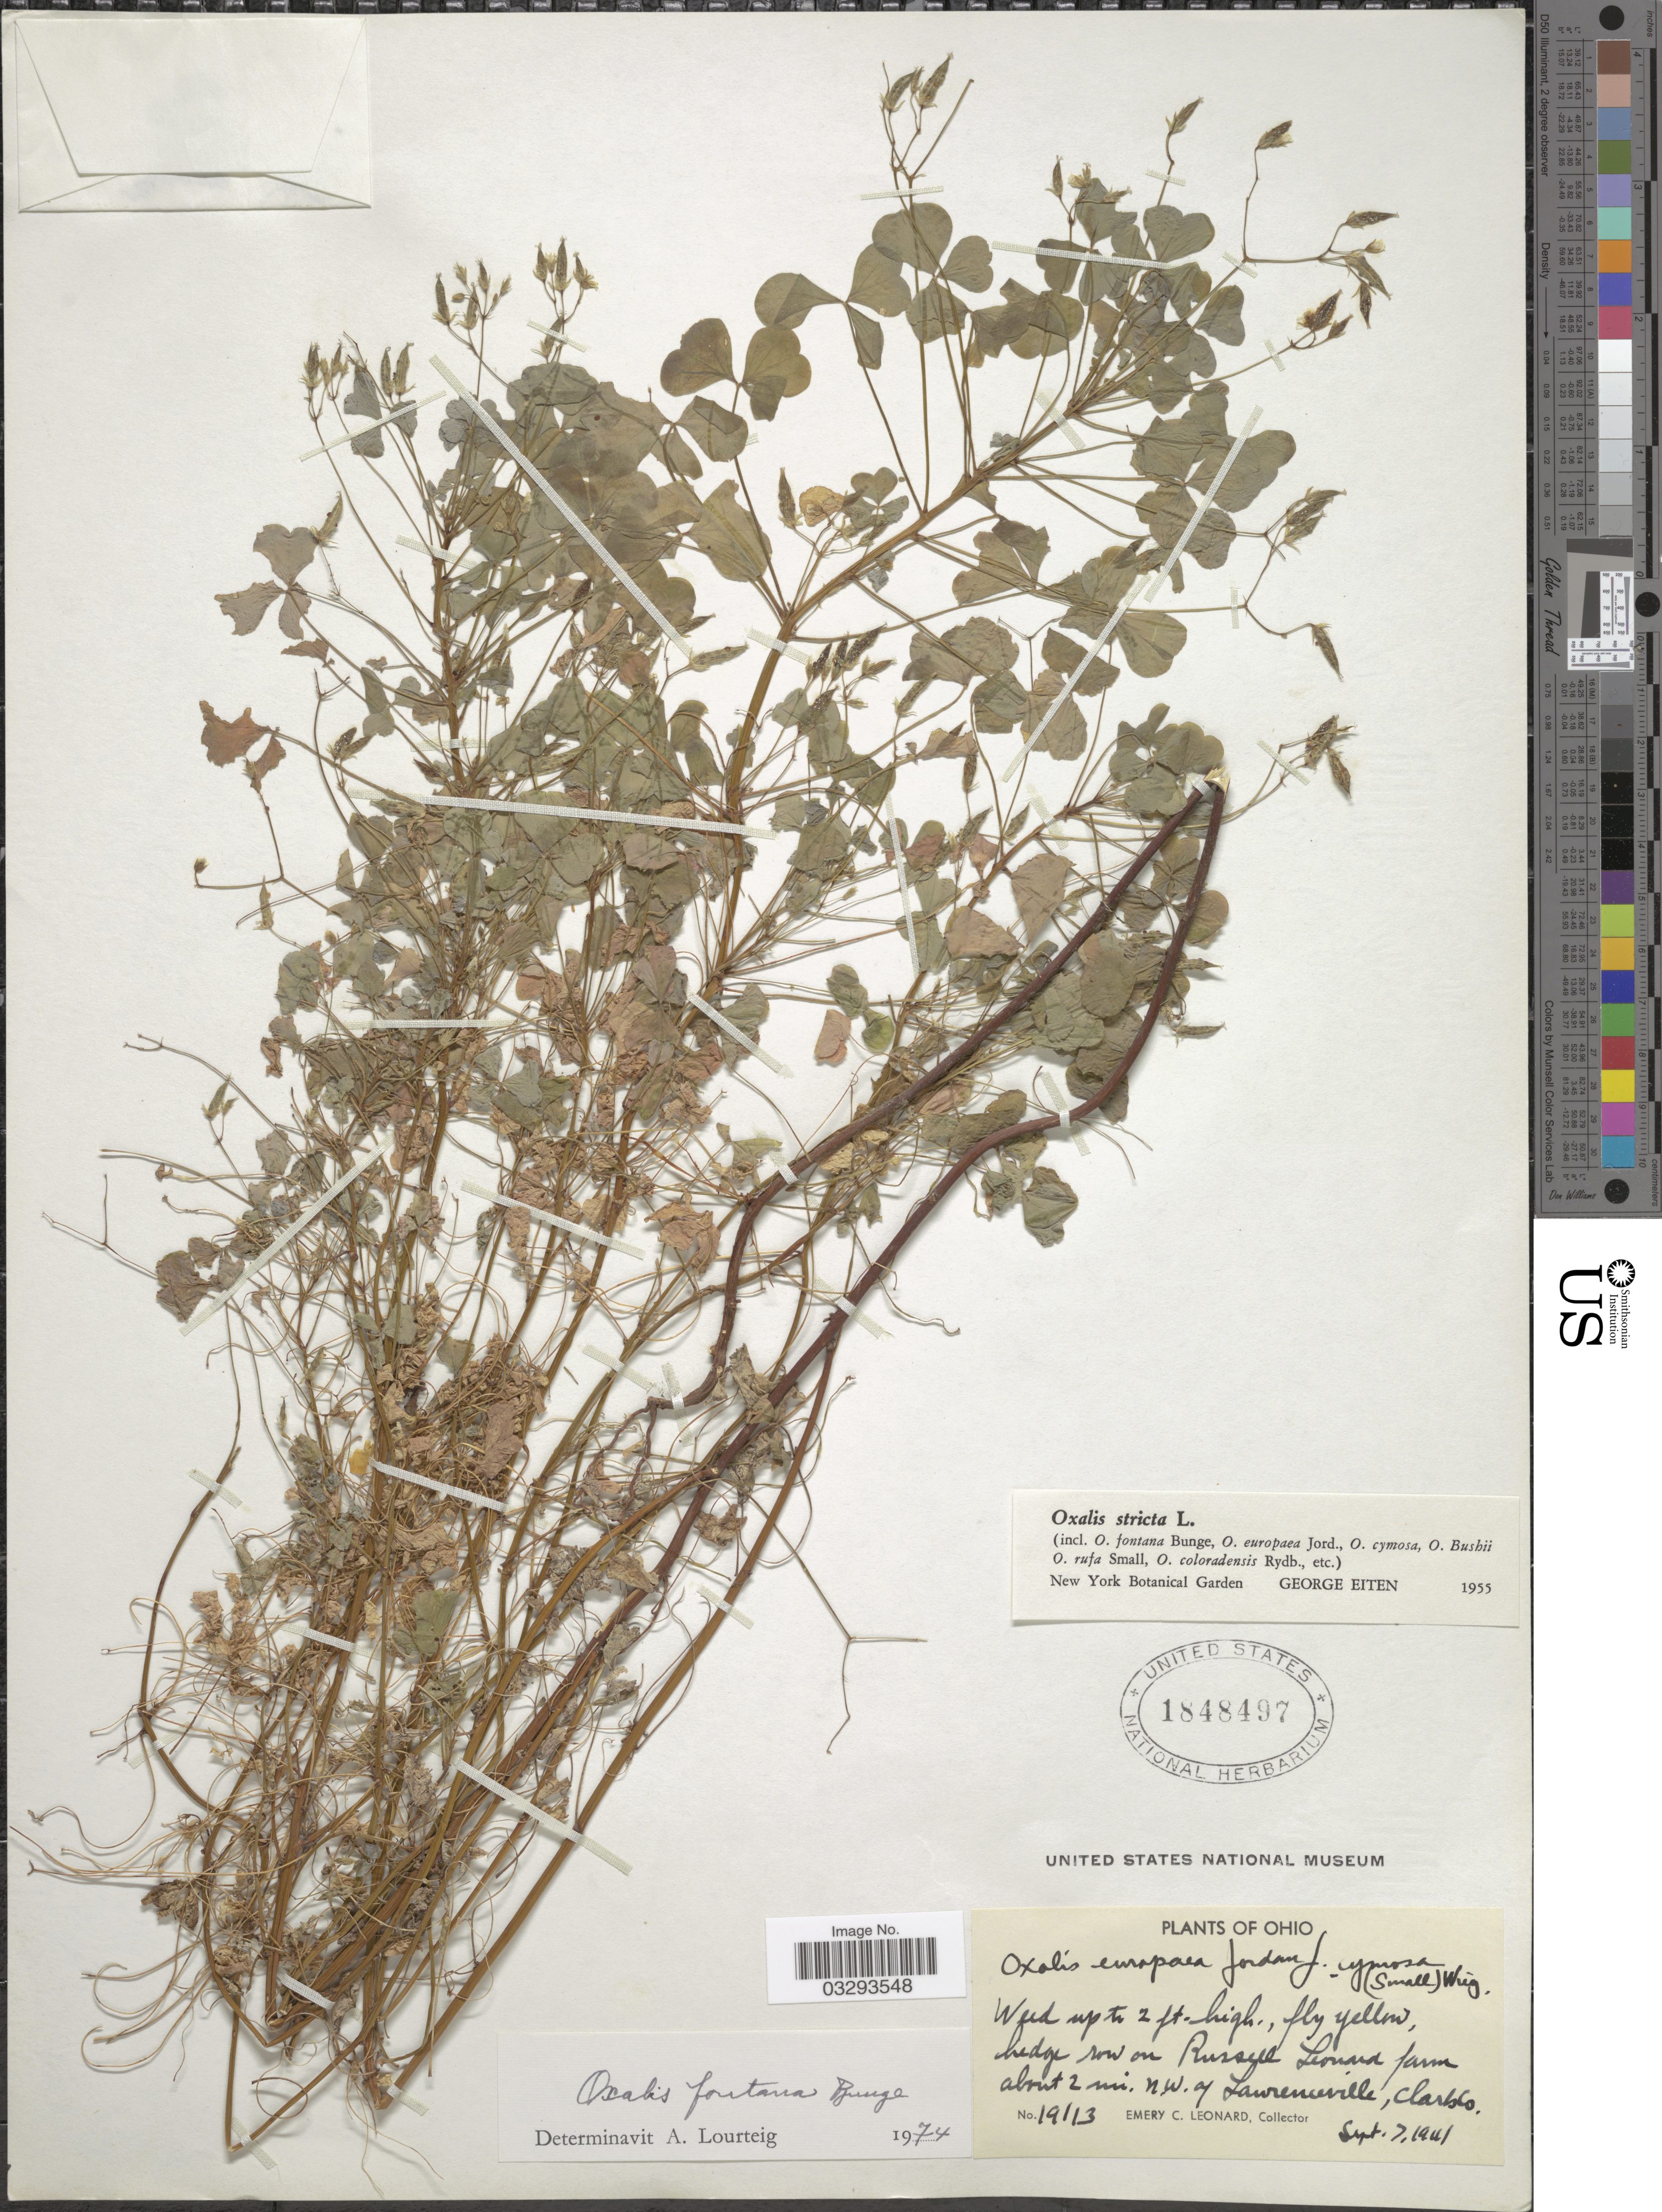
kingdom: Plantae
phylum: Tracheophyta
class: Magnoliopsida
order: Oxalidales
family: Oxalidaceae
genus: Oxalis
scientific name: Oxalis fontana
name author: Bunge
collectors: E. C. Leonard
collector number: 19113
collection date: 1941-09-07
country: United States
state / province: Ohio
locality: Hedge row on Russell Leonard farm about 2 mi. n.w. of Lawrenceville, Clark Co.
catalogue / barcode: US 1848497